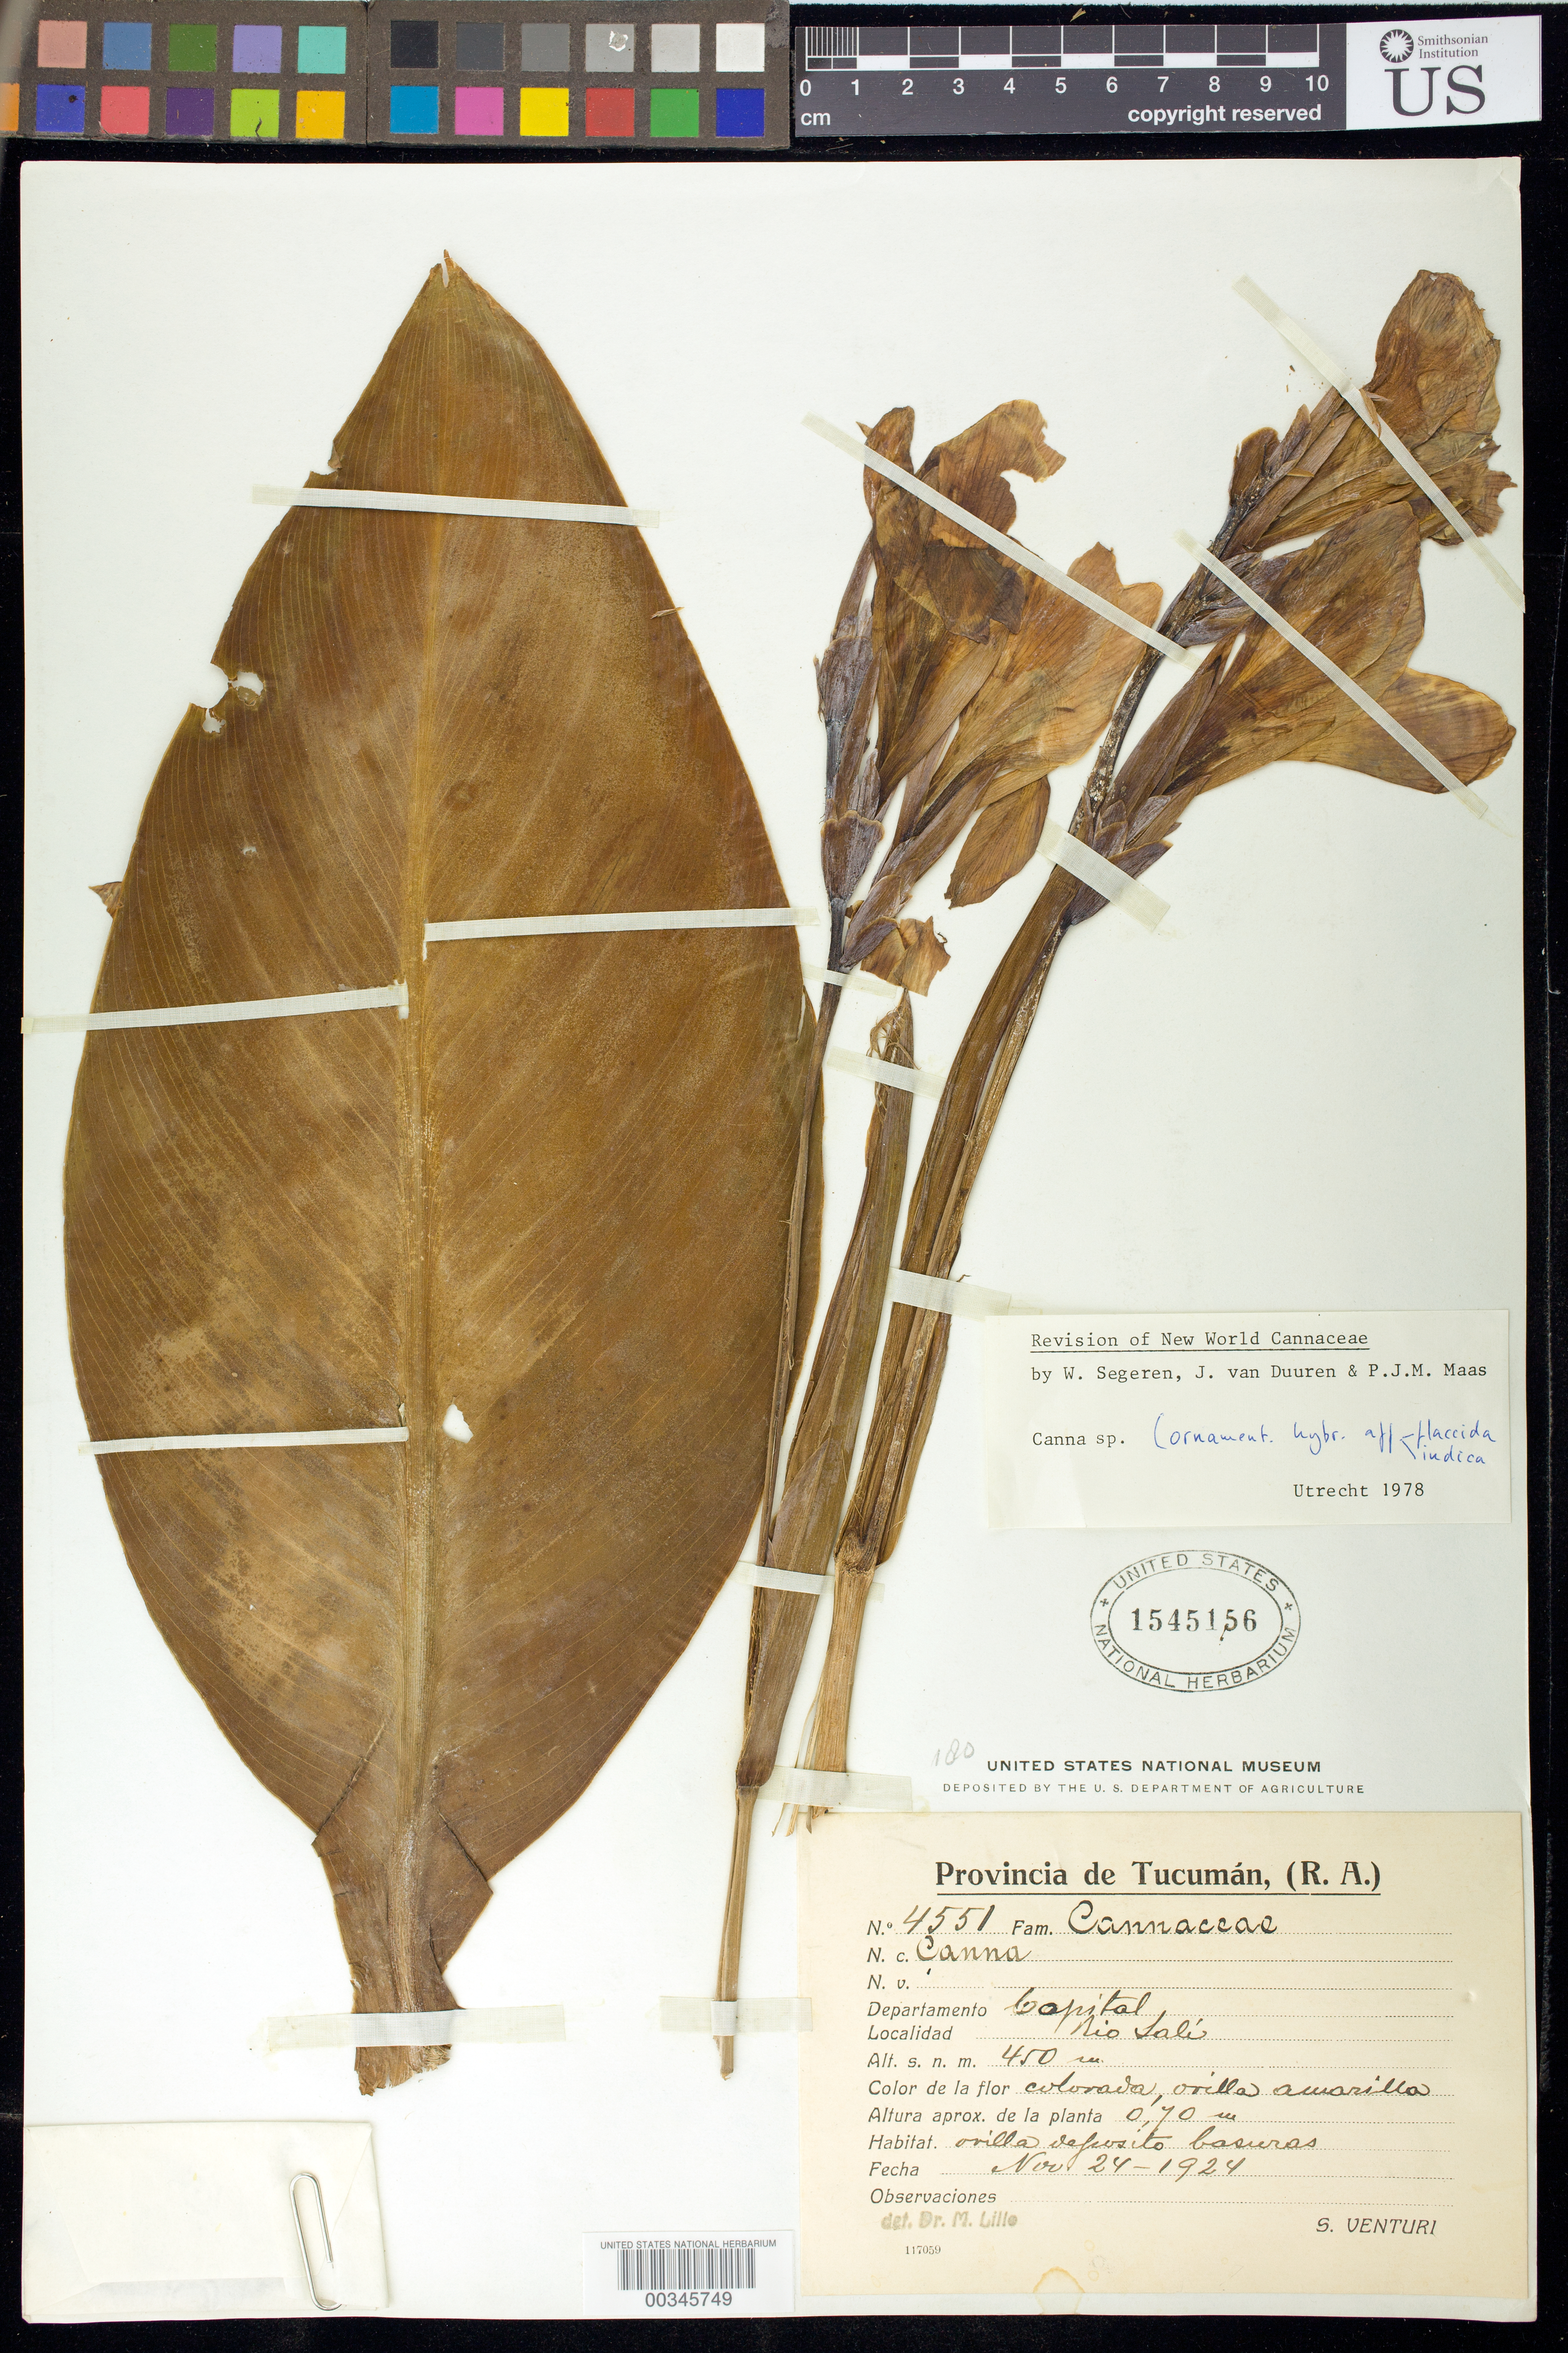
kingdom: Plantae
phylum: Tracheophyta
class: Liliopsida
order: Zingiberales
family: Cannaceae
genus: Canna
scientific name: Canna sp.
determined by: Segeren, W.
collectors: S. Venturi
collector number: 4551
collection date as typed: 24 Nov 1924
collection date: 1924-11-24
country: Argentina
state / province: Tucumán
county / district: Capital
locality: Rio Sali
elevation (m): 450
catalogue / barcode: US 1545156